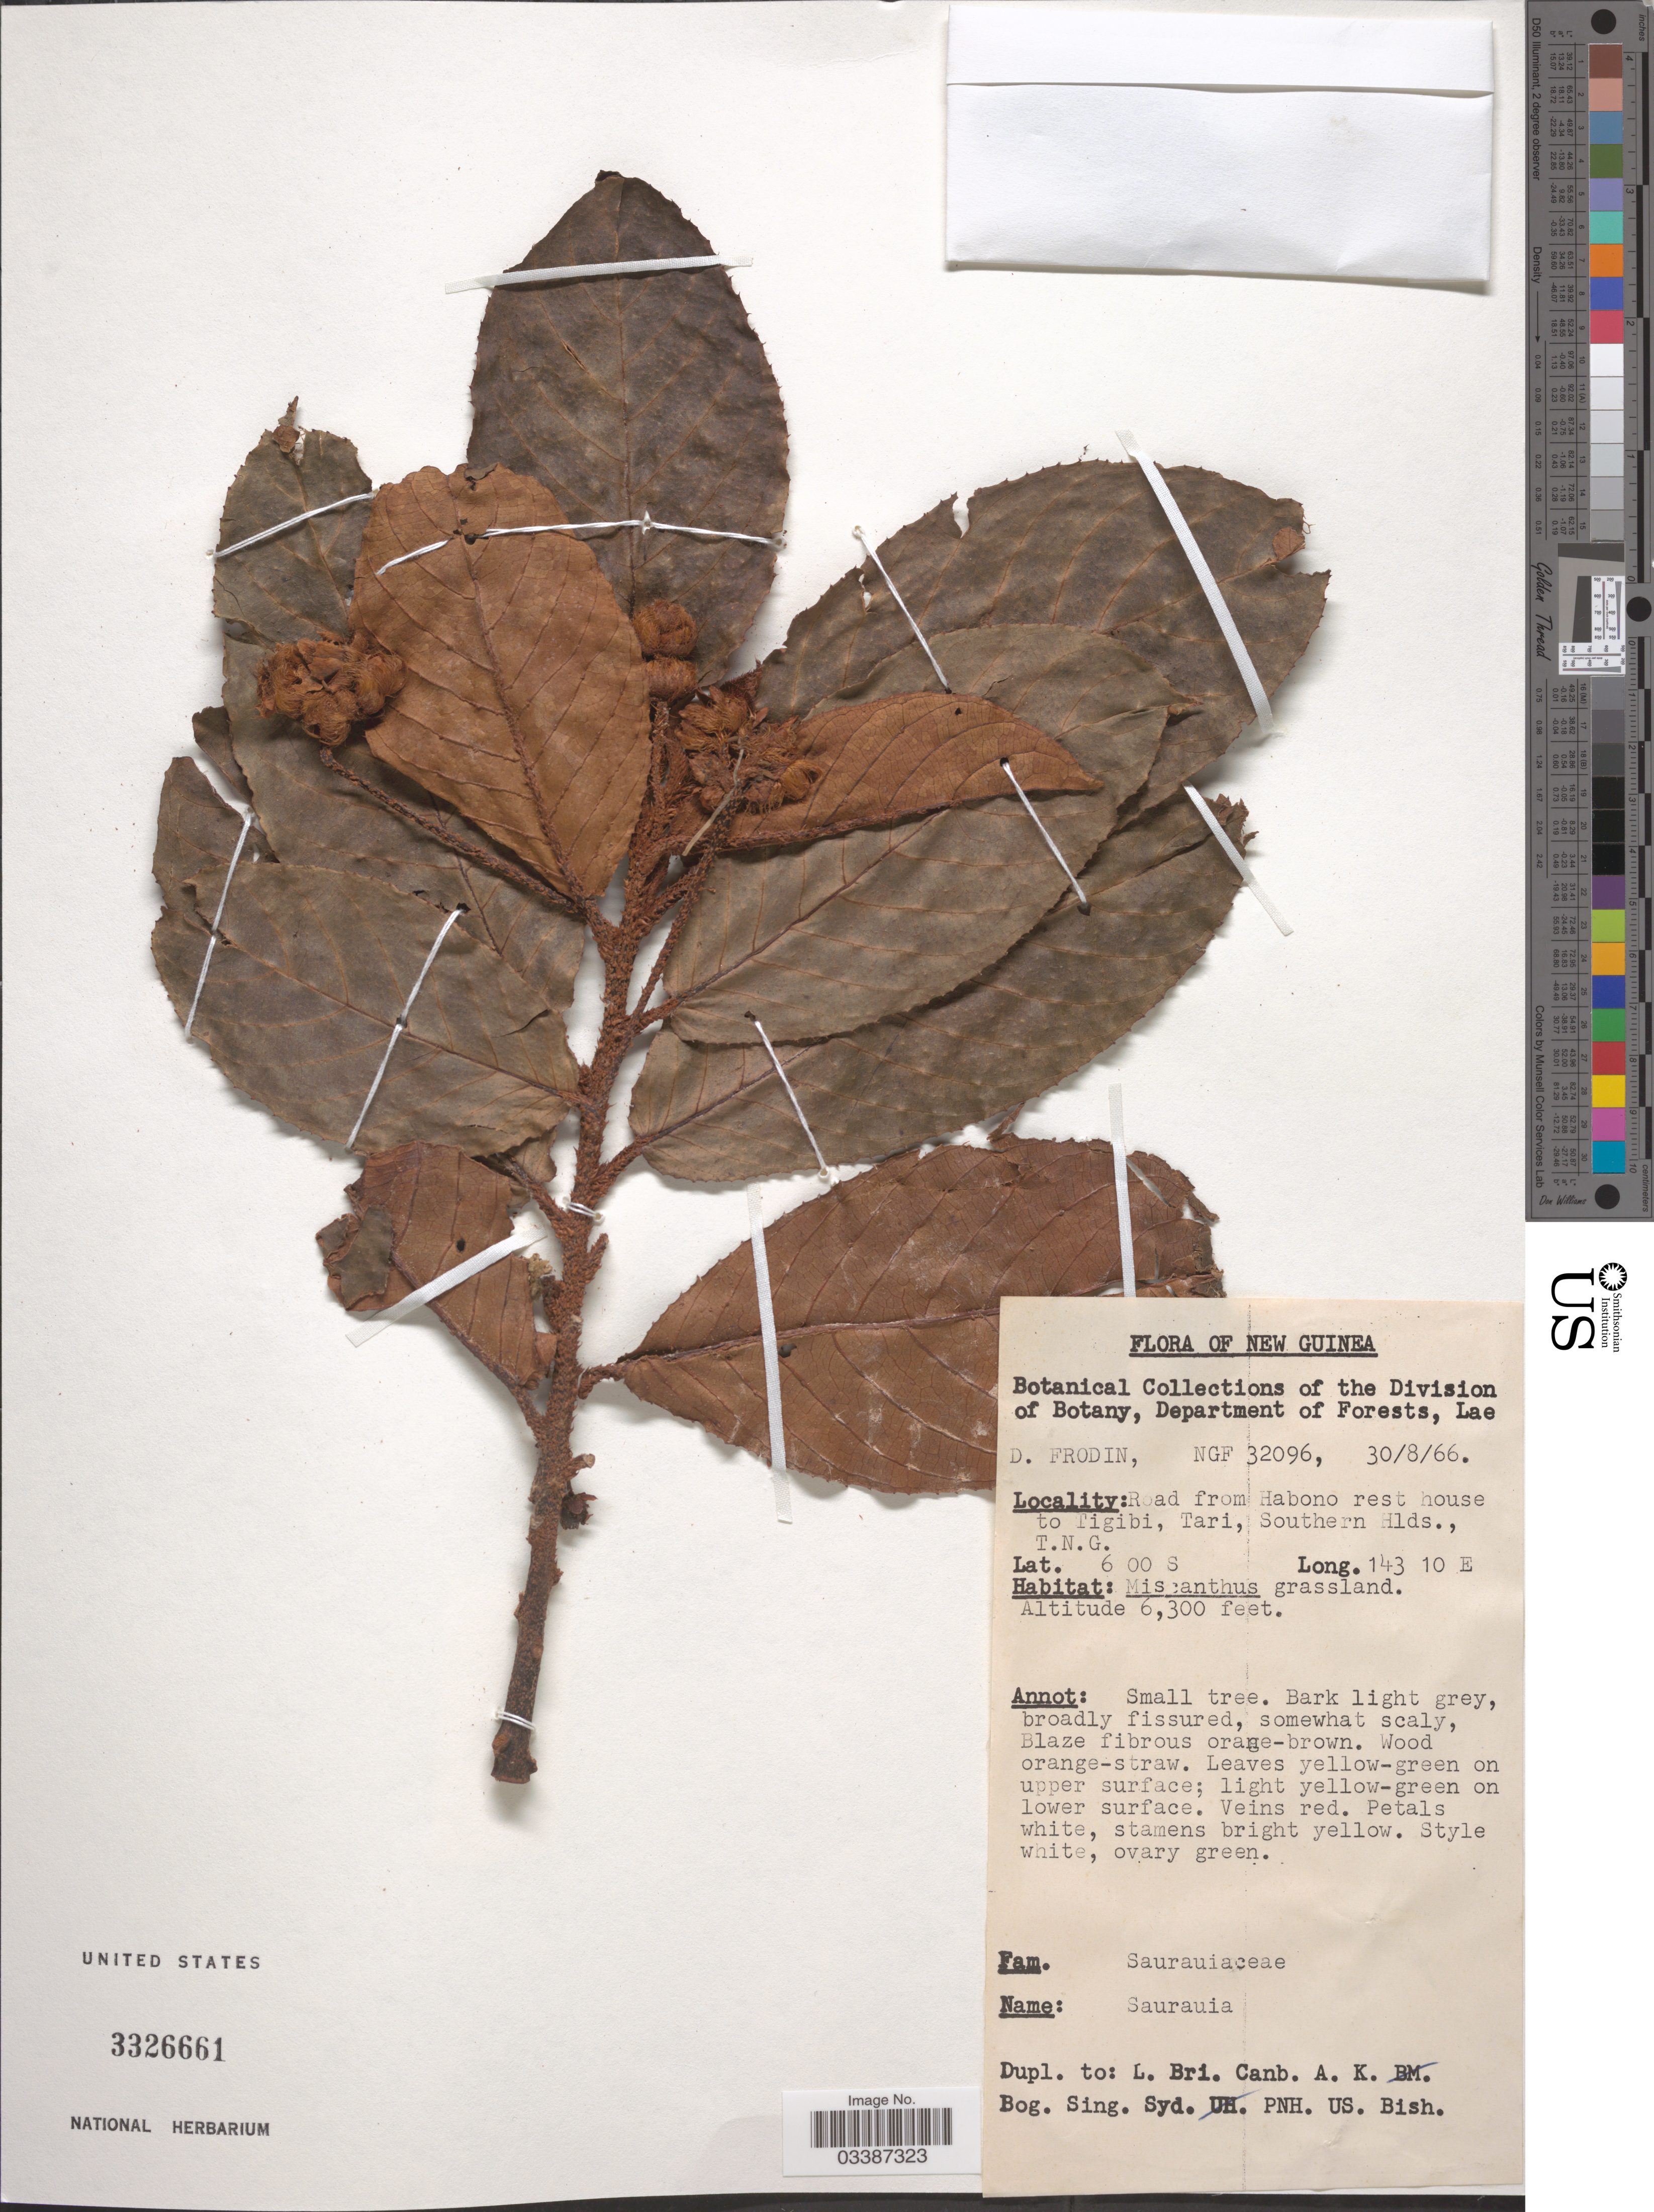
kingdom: Plantae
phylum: Tracheophyta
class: Magnoliopsida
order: Ericales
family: Actinidiaceae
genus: Saurauia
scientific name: Saurauia sp.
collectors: D. G. Frodin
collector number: NGF 32096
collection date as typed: Transcribed d/m/y: 30/8/66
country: Papua New Guinea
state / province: Southern Highlands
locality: New Guinea. Road from Habono rest house to Tigibi, Tari. T.N.G.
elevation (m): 1920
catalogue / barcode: US 3326661